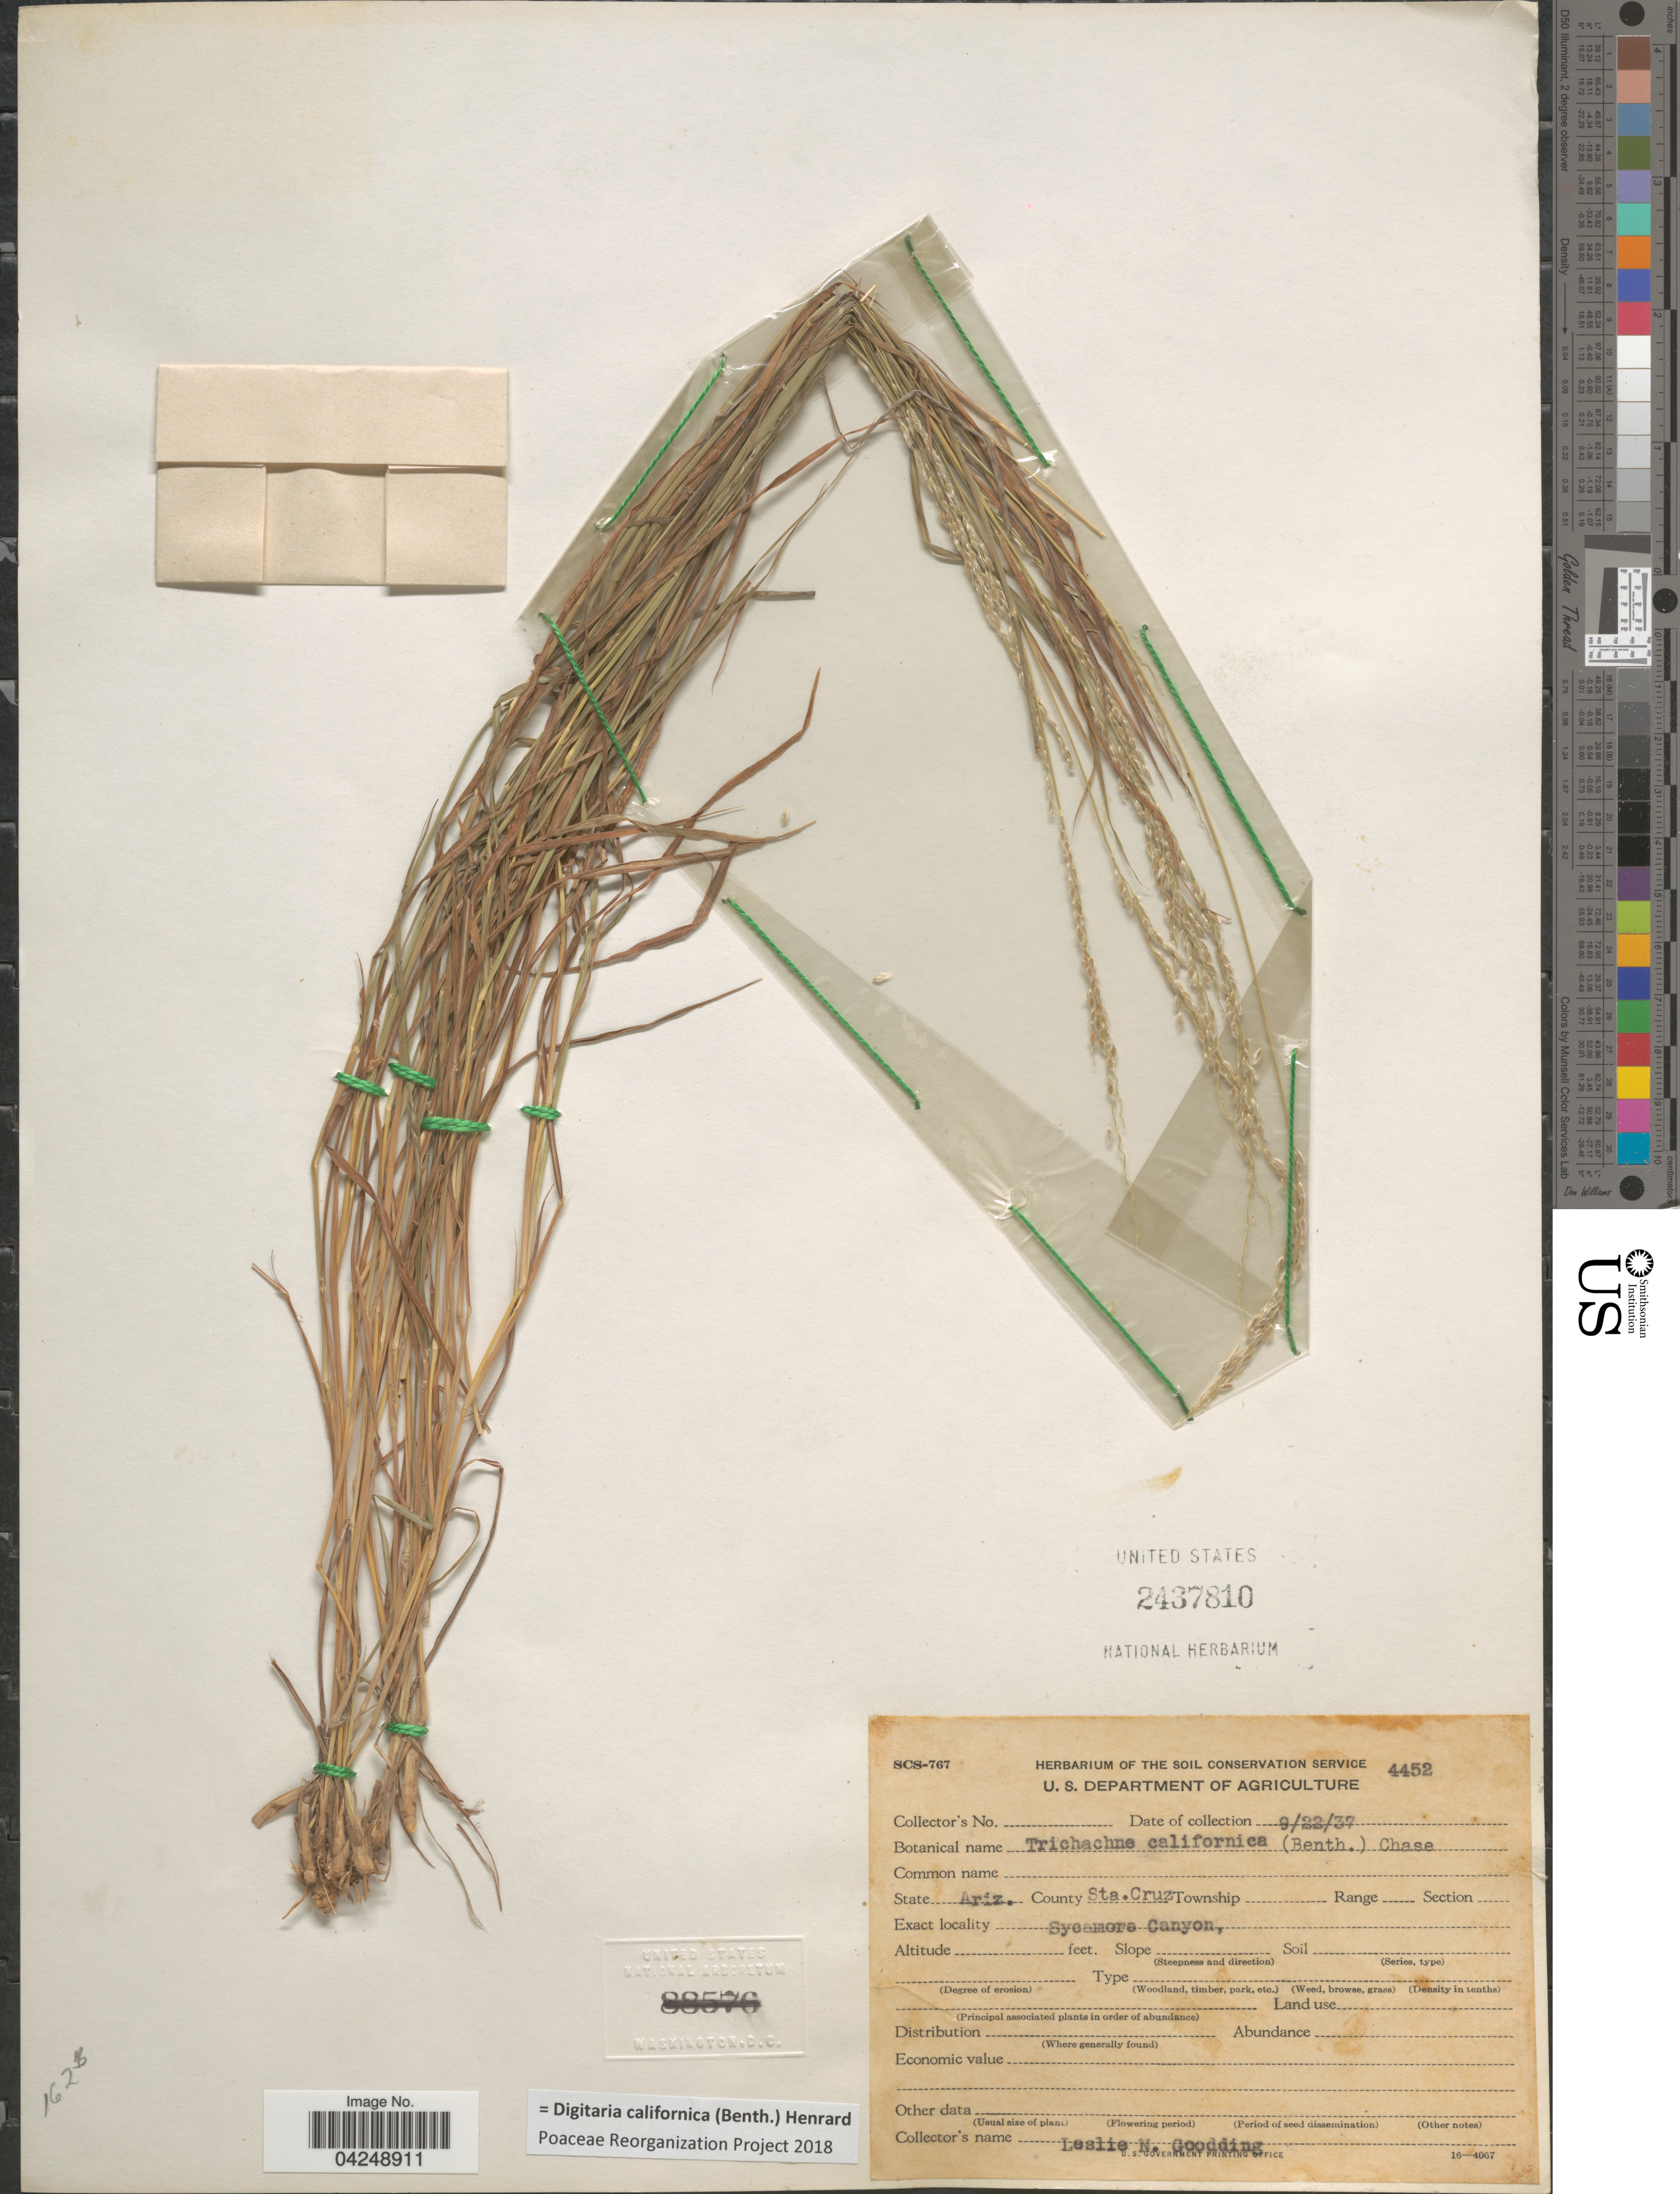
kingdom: Plantae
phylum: Tracheophyta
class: Liliopsida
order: Poales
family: Poaceae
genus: Digitaria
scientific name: Digitaria californica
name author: (Benth.) Henr.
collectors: L. N. Goodding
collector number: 4452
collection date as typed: Transcribed d/m/y: 22/9/37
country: United States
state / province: Arizona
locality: County Sta. Cruz. Sycamore Canyon.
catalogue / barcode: US 2437810